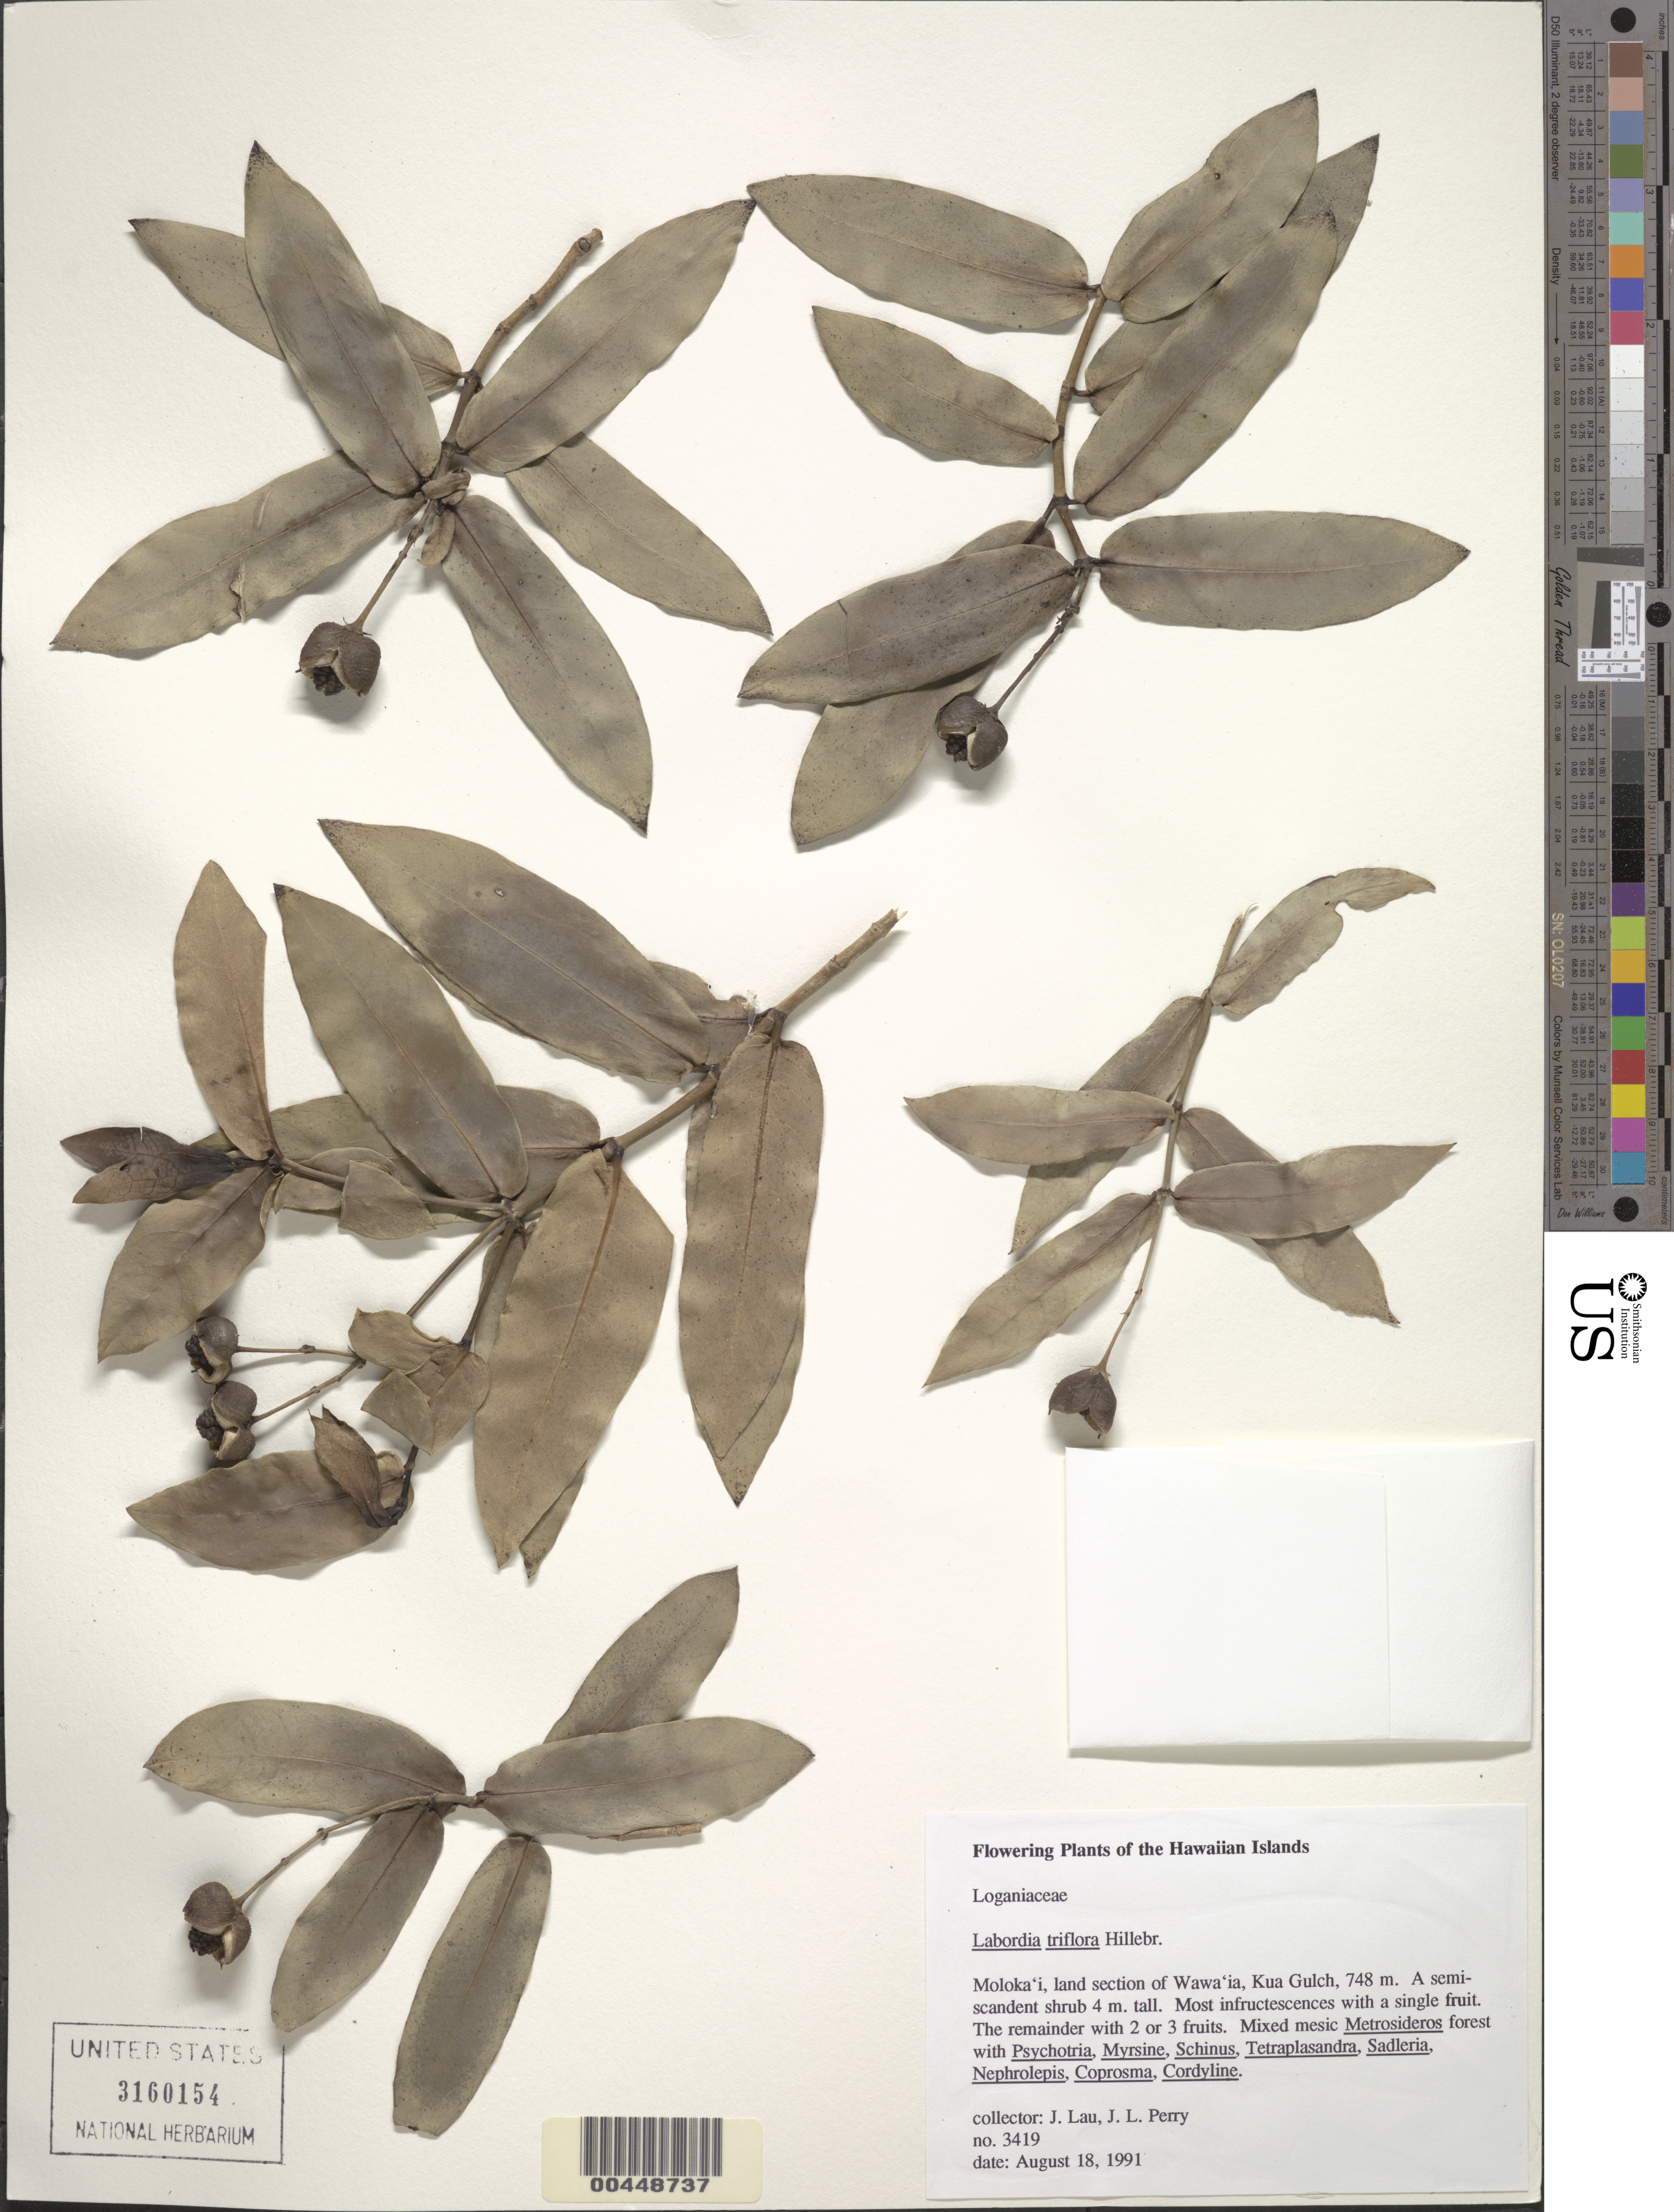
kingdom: Plantae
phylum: Tracheophyta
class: Magnoliopsida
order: Gentianales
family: Loganiaceae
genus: Geniostoma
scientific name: Geniostoma triflorum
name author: (Hillebr.) Byng & Christenh.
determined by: Wagner, W. L., (BOT), Smithsonian Institution - National Museum of Natural History (UNITED STATES)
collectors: J. Lau & J. L. Perry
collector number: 3419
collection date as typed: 18 Aug 1991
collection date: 1991-08-18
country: United States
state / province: Hawaii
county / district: Maui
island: Moloka'i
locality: Land section of Wawaia, Kua Gulch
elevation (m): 748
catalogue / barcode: US 3160154